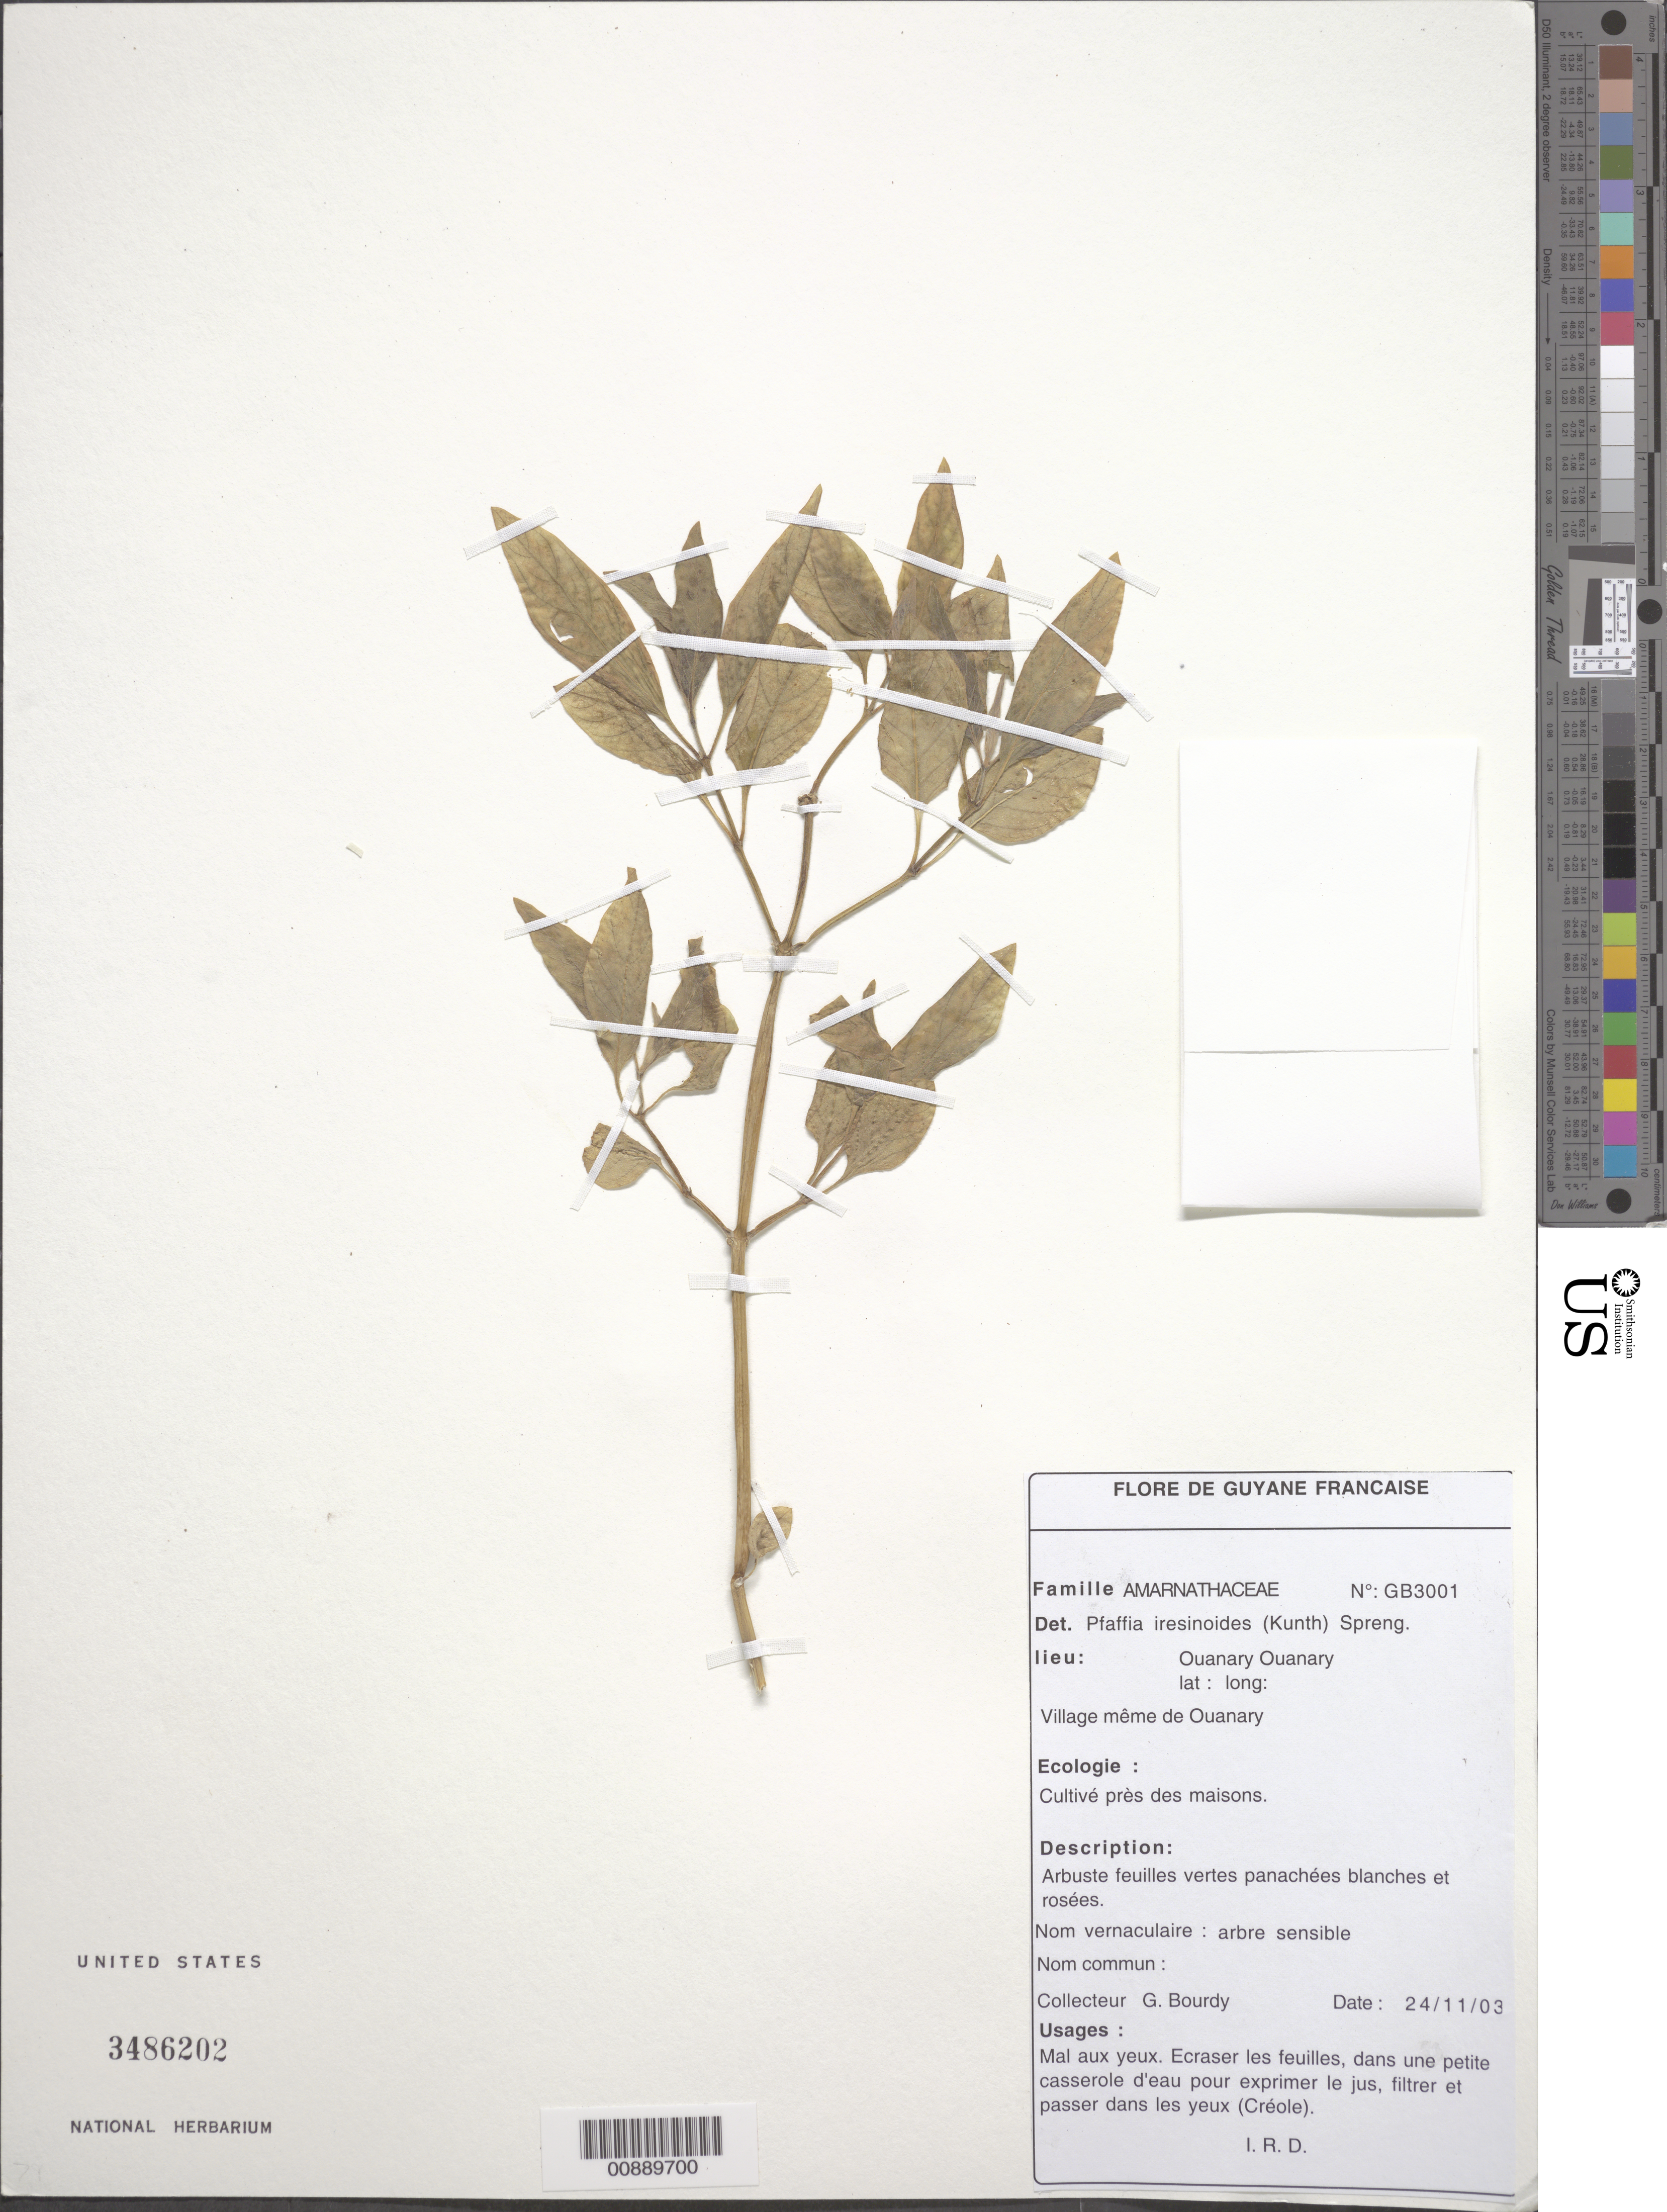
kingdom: Plantae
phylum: Tracheophyta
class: Magnoliopsida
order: Caryophyllales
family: Amaranthaceae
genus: Pfaffia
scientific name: Pfaffia iresinoides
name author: (Kunth) Spreng.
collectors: G. Bourdy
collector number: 3001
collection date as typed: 24-Nov-03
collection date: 2003-11-24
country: French Guiana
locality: Ouanary Ouanary, village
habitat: Cultivé près des maisons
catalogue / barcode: US 3486202